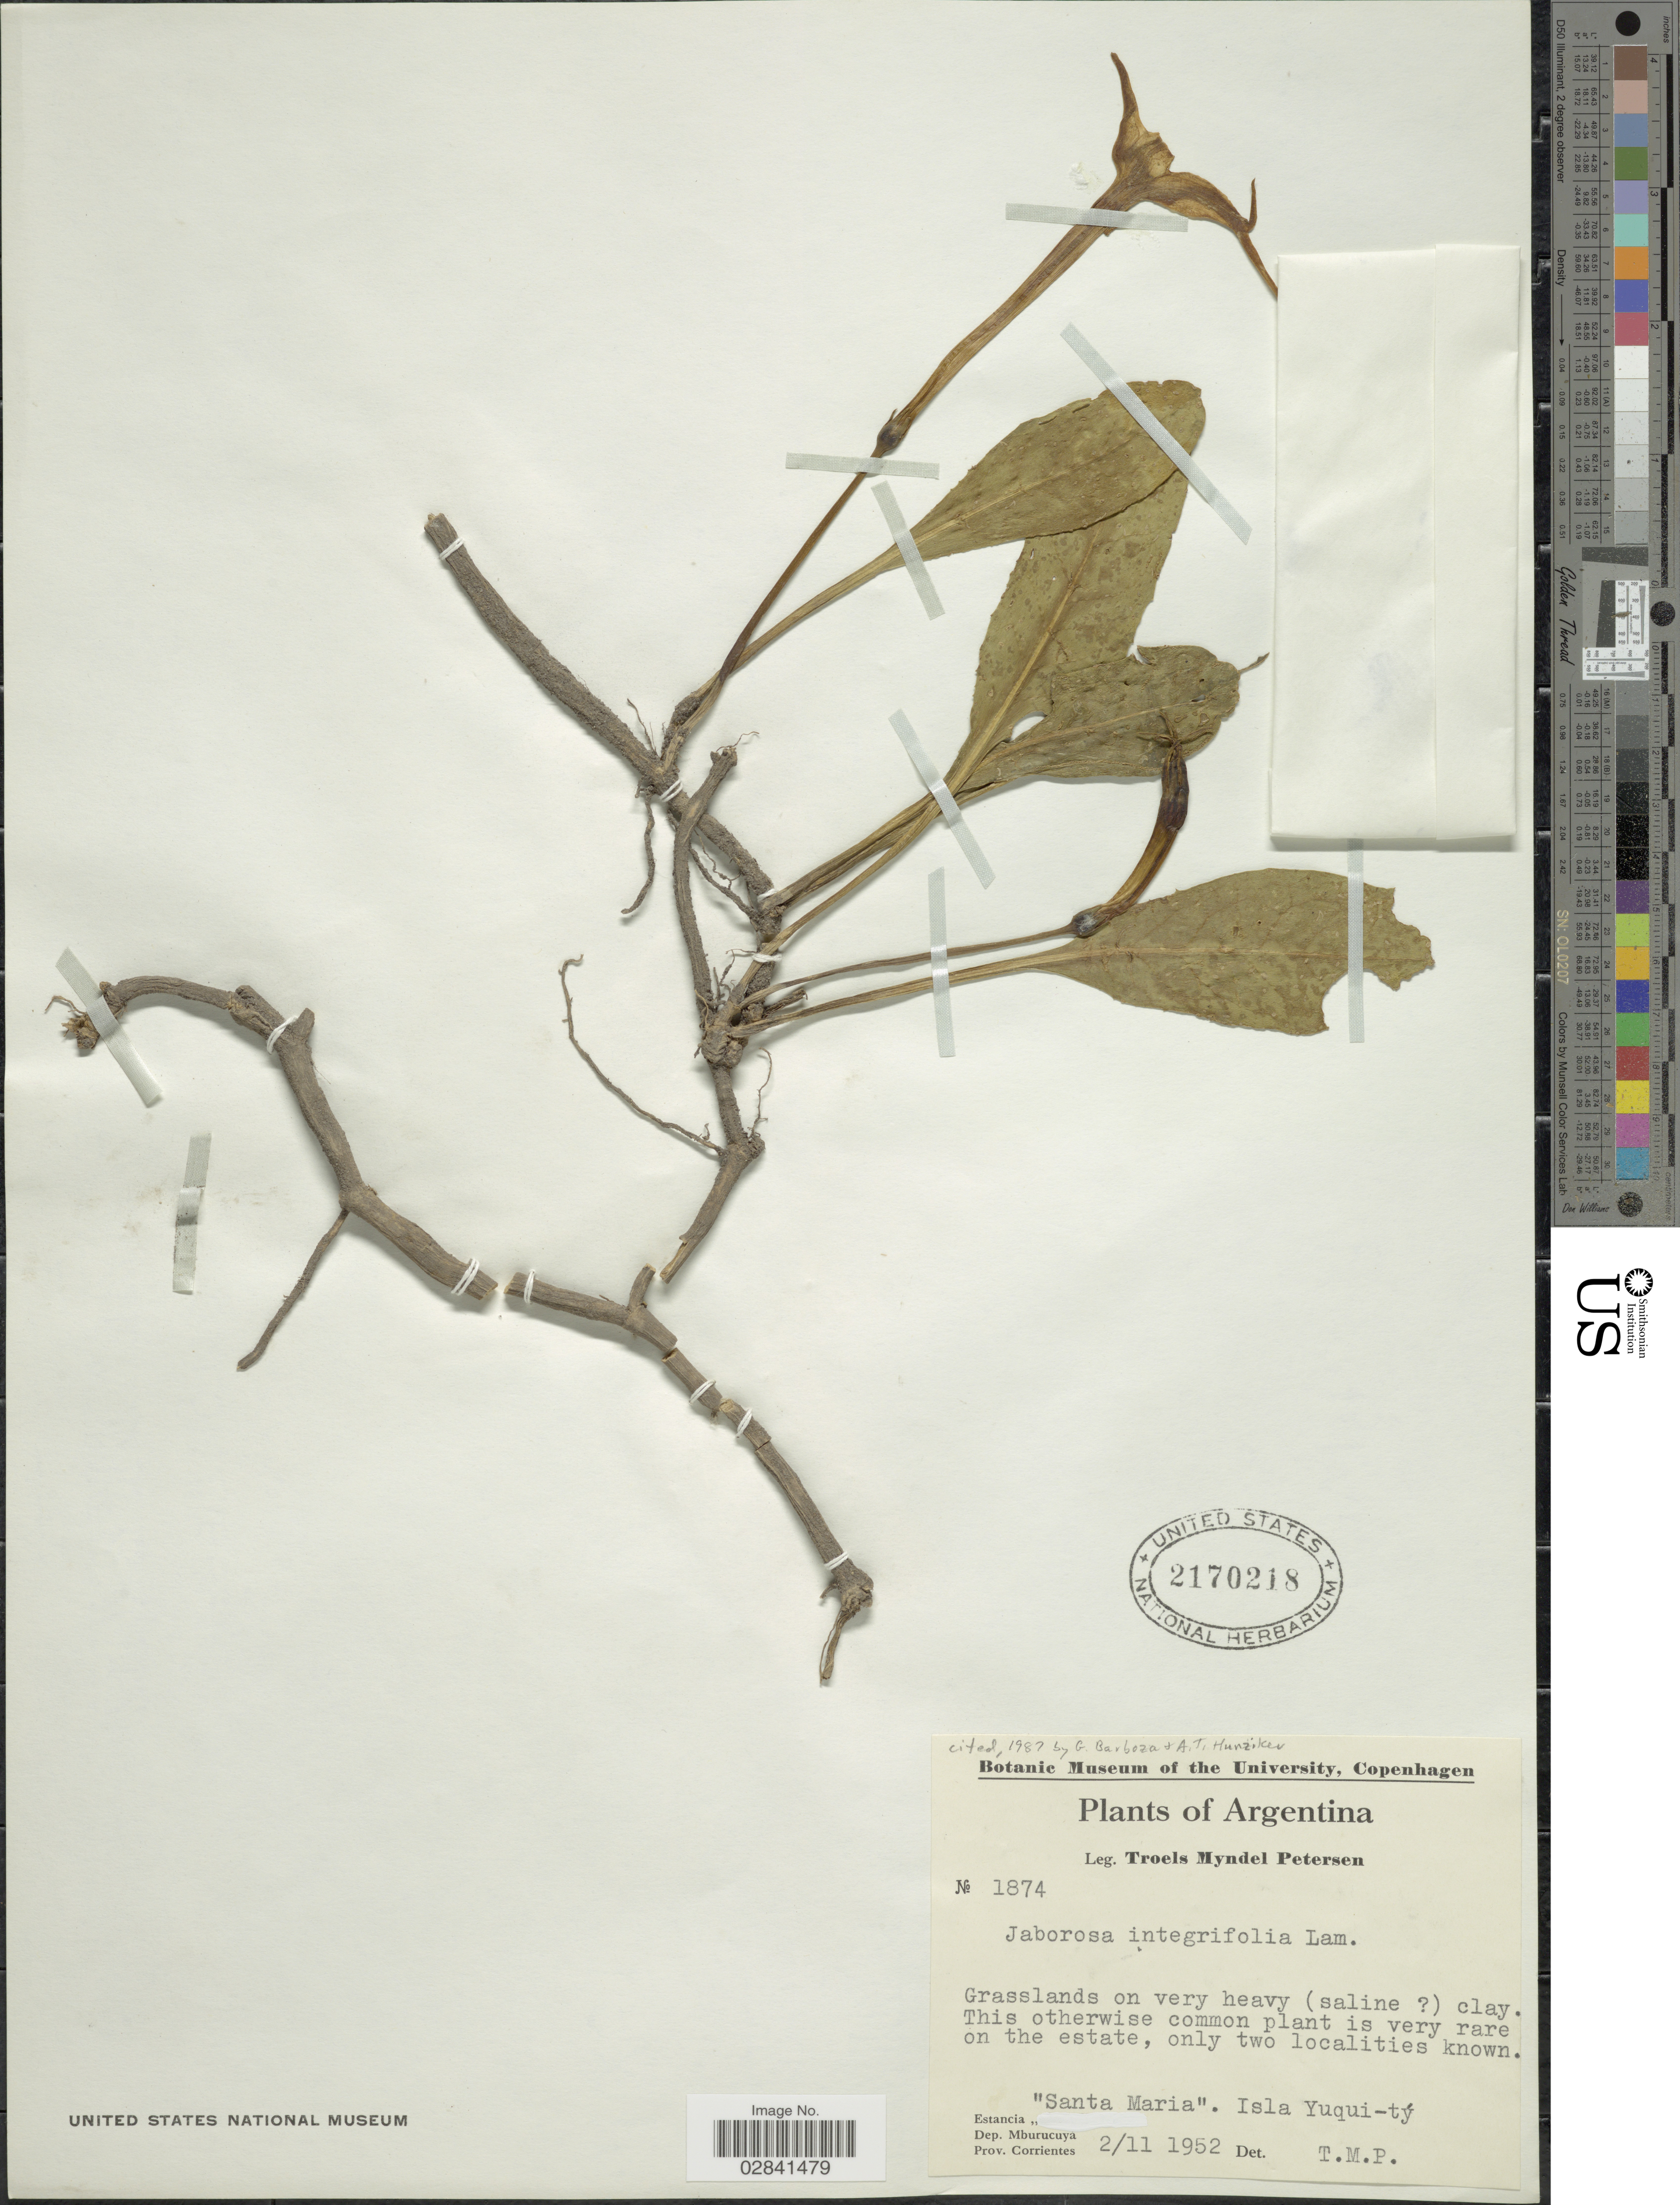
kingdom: Plantae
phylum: Tracheophyta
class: Magnoliopsida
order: Solanales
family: Solanaceae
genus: Jaborosa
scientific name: Jaborosa integrifolia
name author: Lam.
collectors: T. M. Petersen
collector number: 1874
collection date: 1952-11-02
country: Argentina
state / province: Corrientes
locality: Estancia "Santa Maria". Isla Yuqui-tý. Dep. Mburucuya.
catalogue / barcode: US 2170218